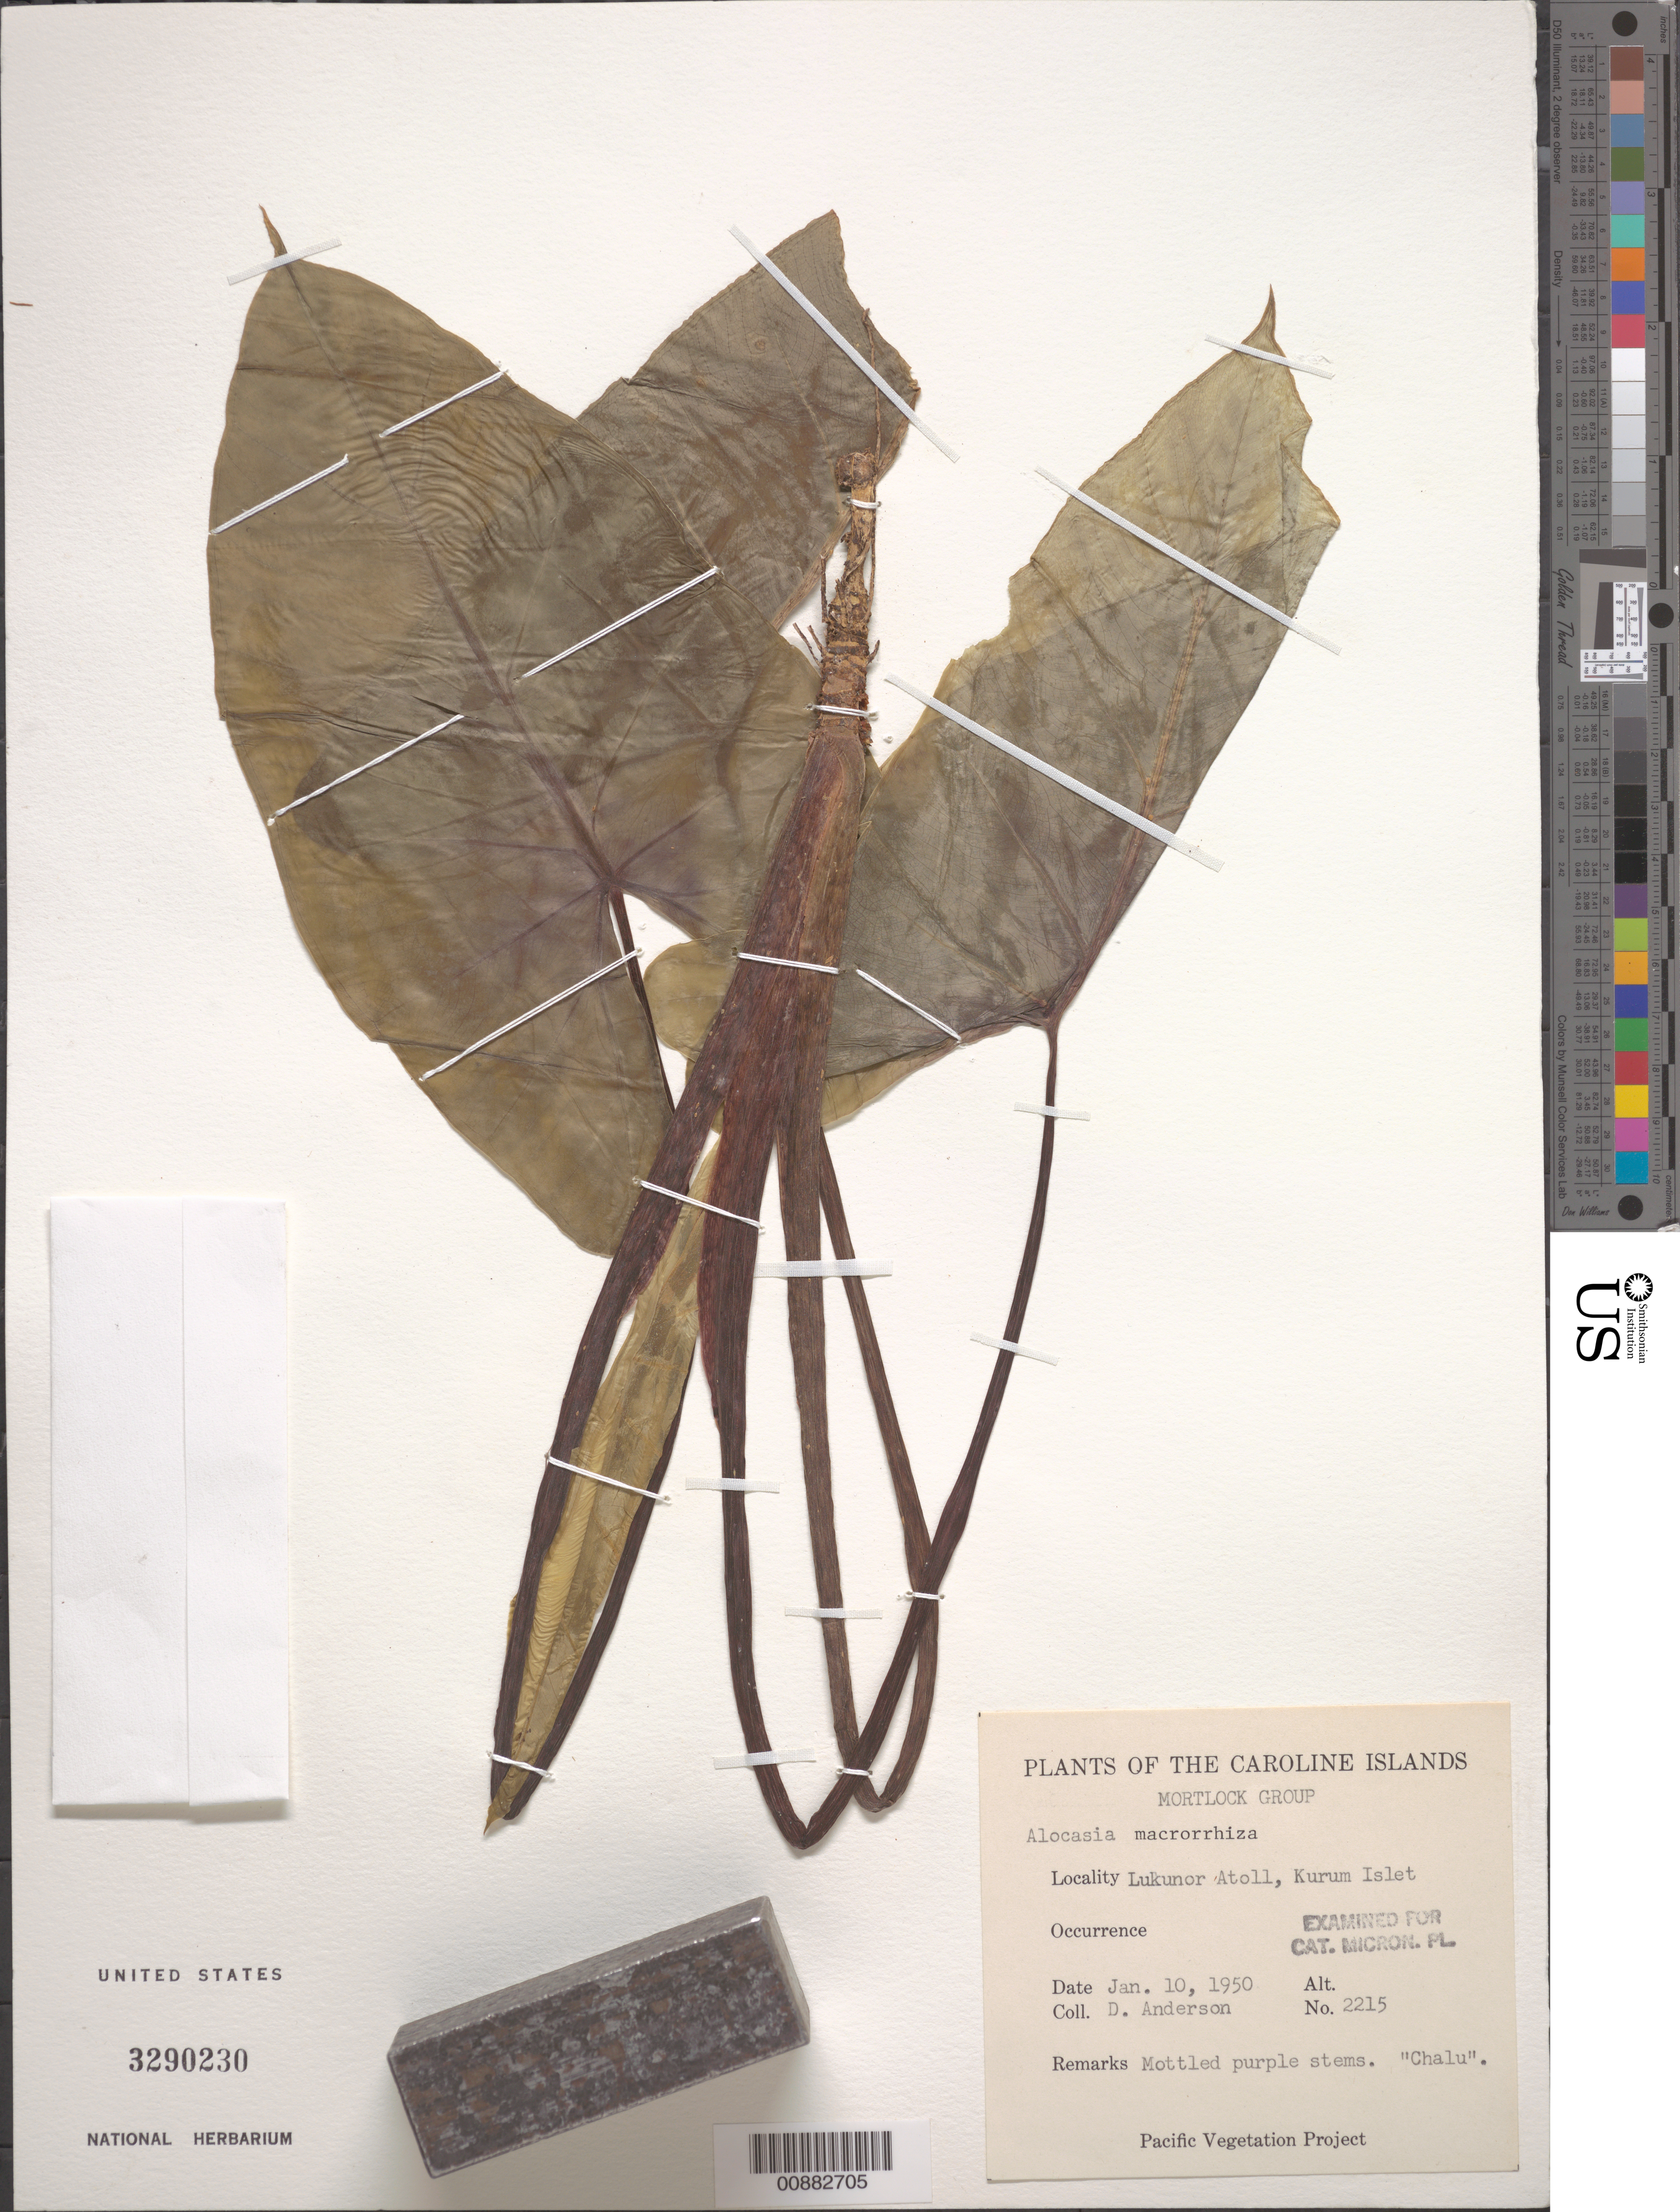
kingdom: Plantae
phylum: Tracheophyta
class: Liliopsida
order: Alismatales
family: Araceae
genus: Alocasia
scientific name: Alocasia macrorrhizos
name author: (L.) G. Don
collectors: D. Anderson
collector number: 2215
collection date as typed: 10 Jan 1950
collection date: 1950-01-10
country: Micronesia, Federated States of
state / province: Truk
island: Lukunor Atoll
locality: Kurum Islet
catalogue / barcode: US 3290230